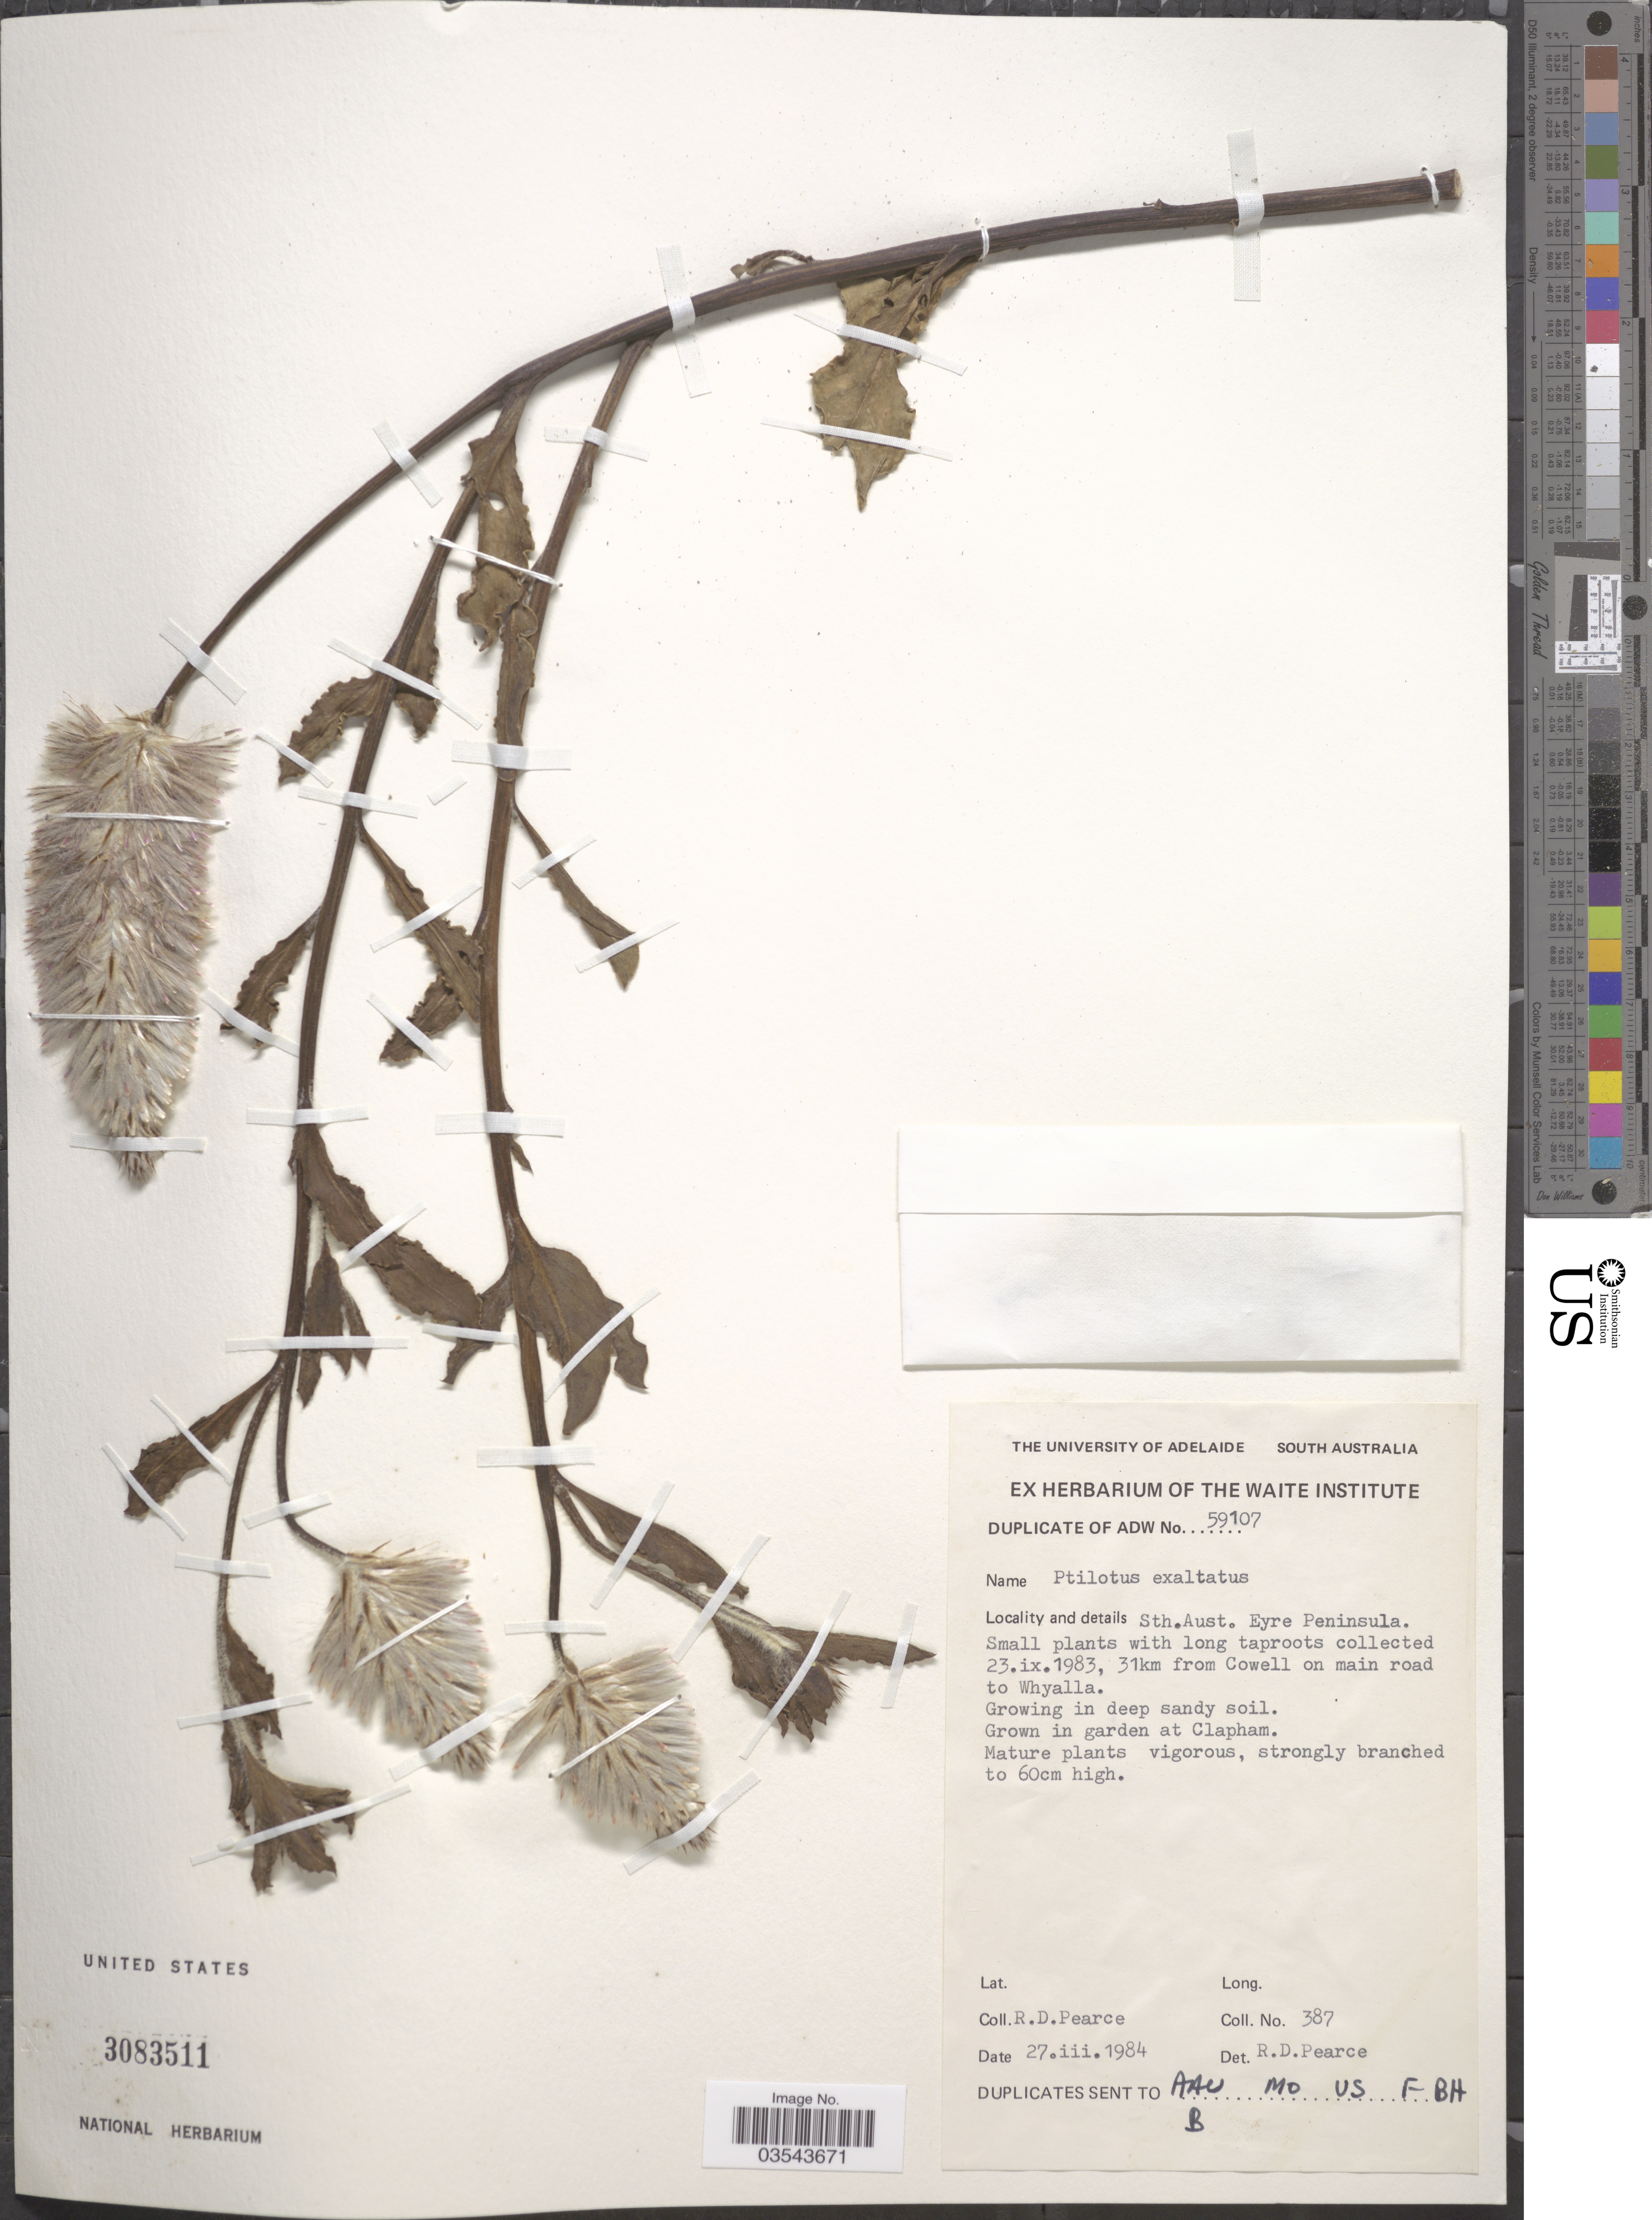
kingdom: Plantae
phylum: Tracheophyta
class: Magnoliopsida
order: Caryophyllales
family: Amaranthaceae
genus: Ptilotus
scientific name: Ptilotus exaltatus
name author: Nees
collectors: R. Pearce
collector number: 387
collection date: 1984-03-27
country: Australia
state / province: South Australia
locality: Sth. Aust. Eyre Peninsula, 31km from Cowell on main road to Whyalla. Grown in garden at Clapham.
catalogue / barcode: US 3083511